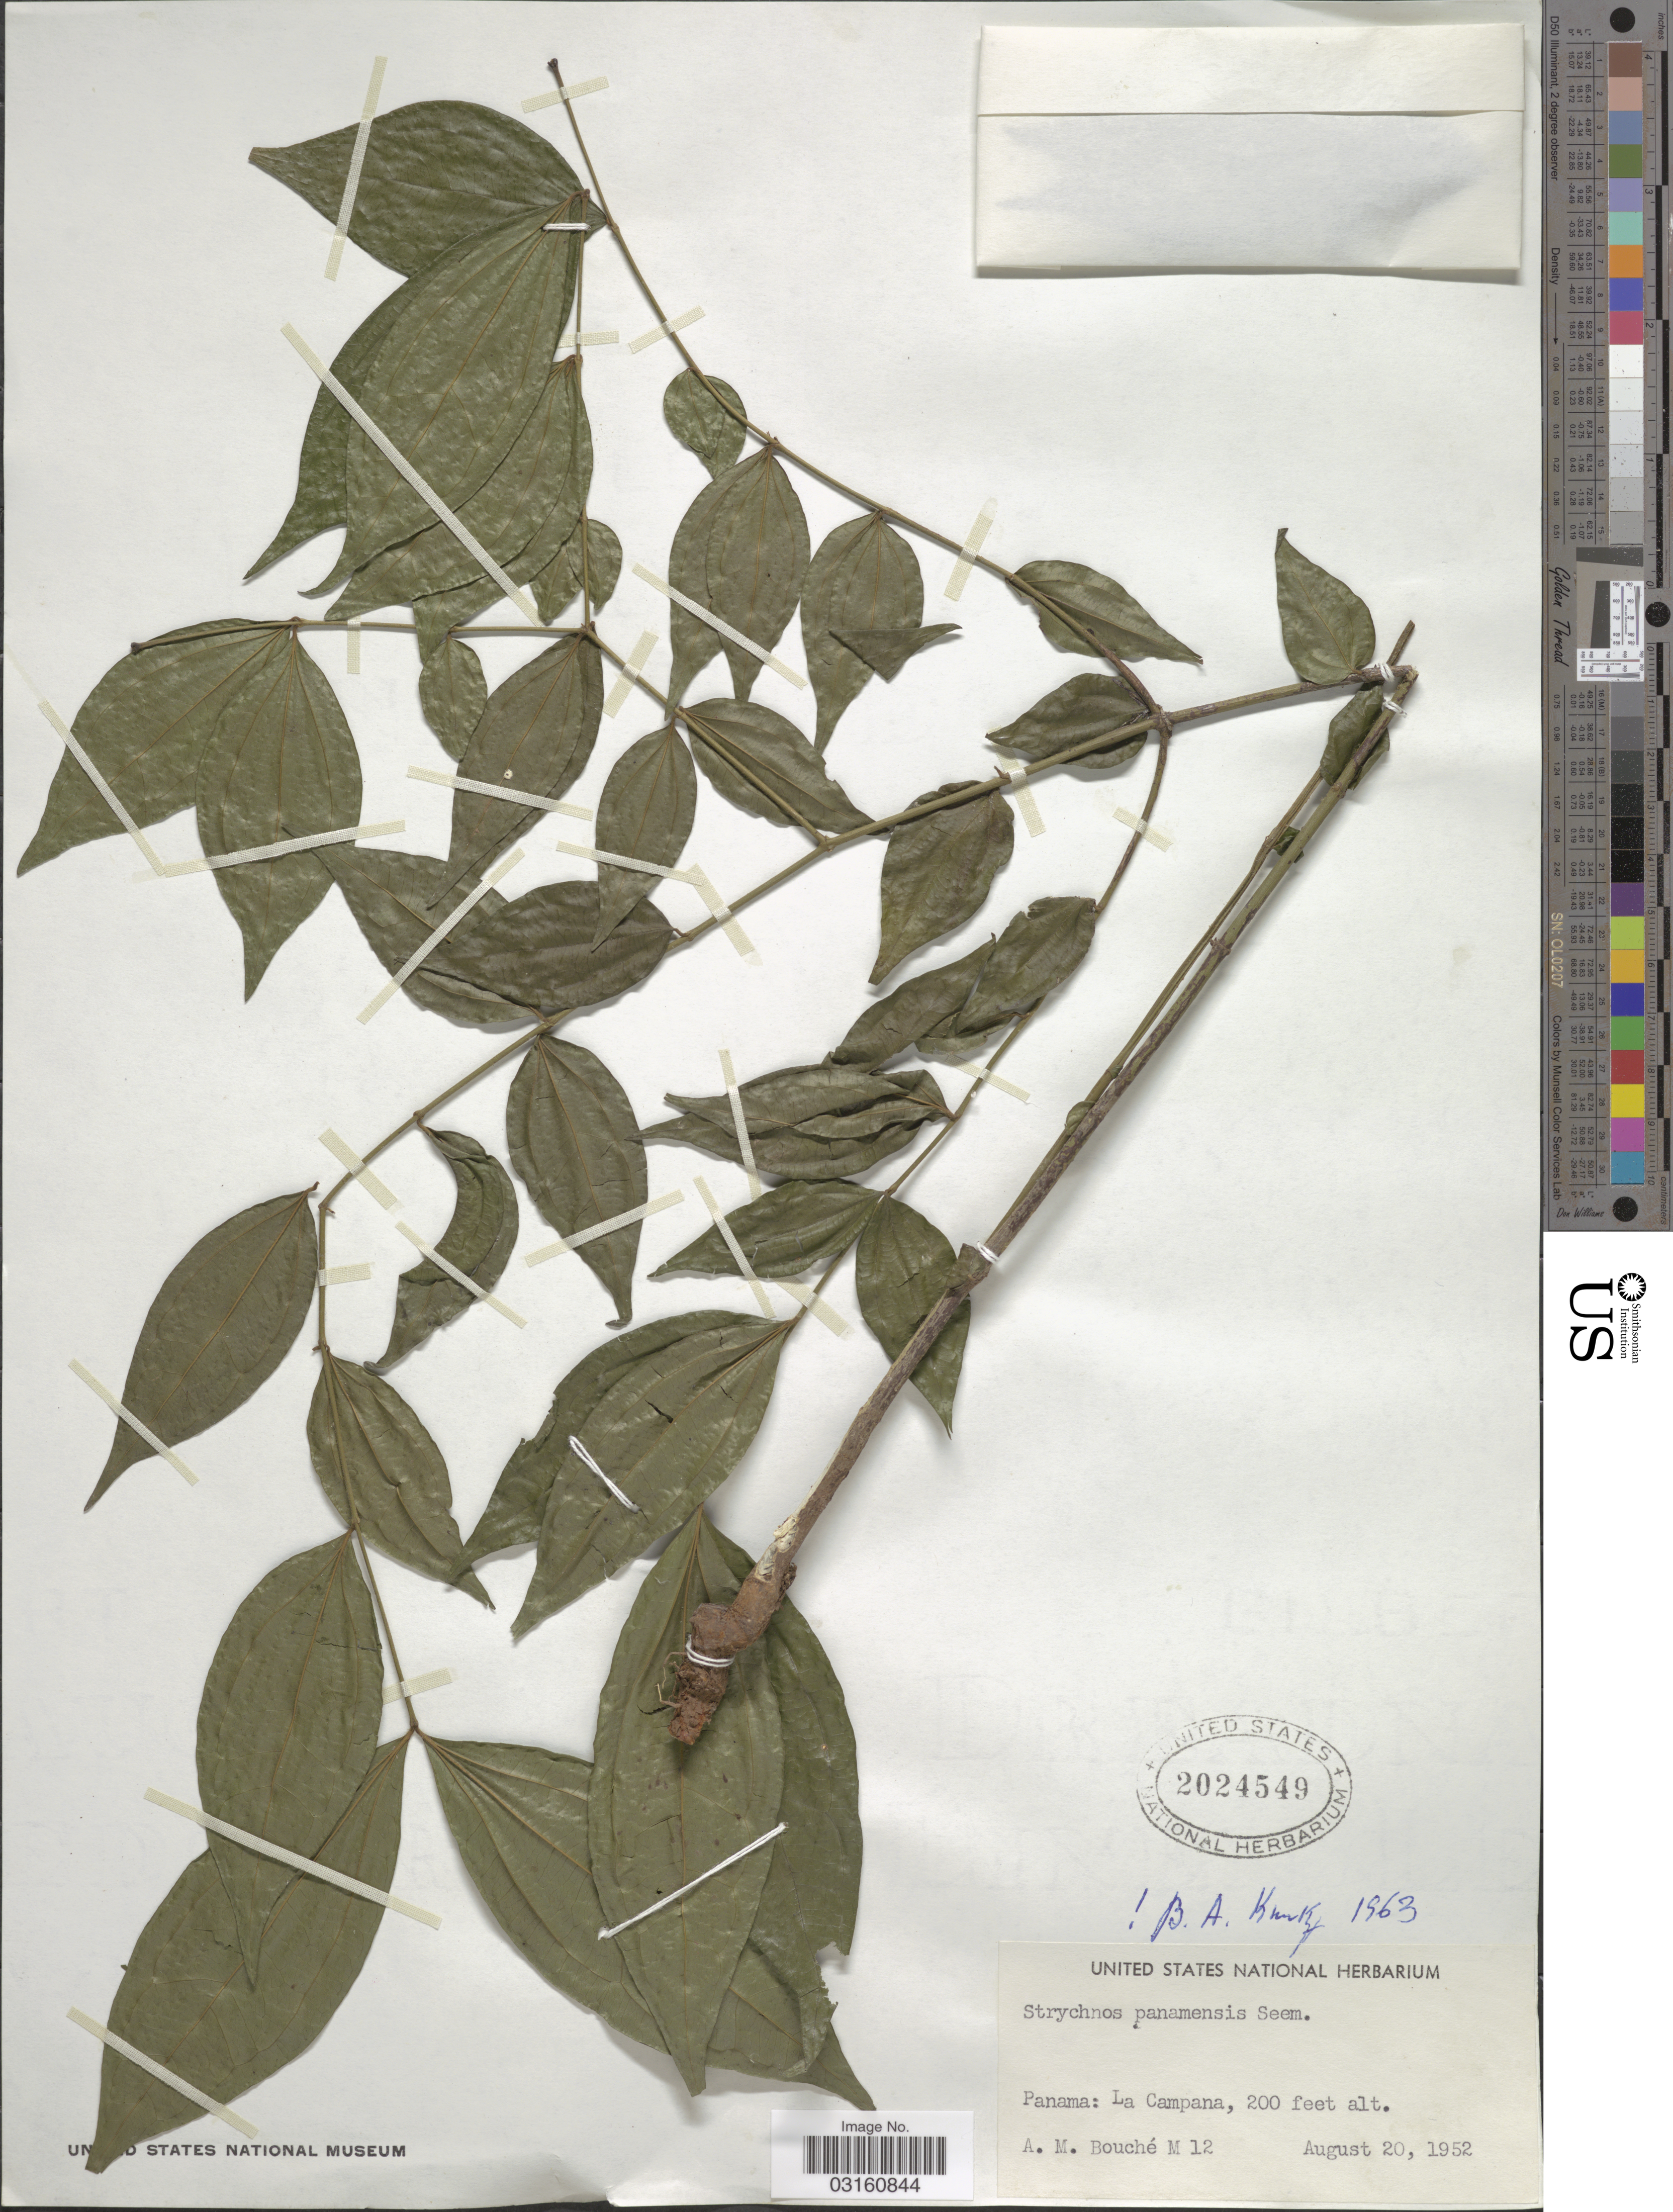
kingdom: Plantae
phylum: Tracheophyta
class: Magnoliopsida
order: Gentianales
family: Loganiaceae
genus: Strychnos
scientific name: Strychnos panamensis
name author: Seem.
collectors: A. Bouche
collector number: M12?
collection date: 1952-08-20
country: Panama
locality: La Campana.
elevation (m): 61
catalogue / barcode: US 2024549